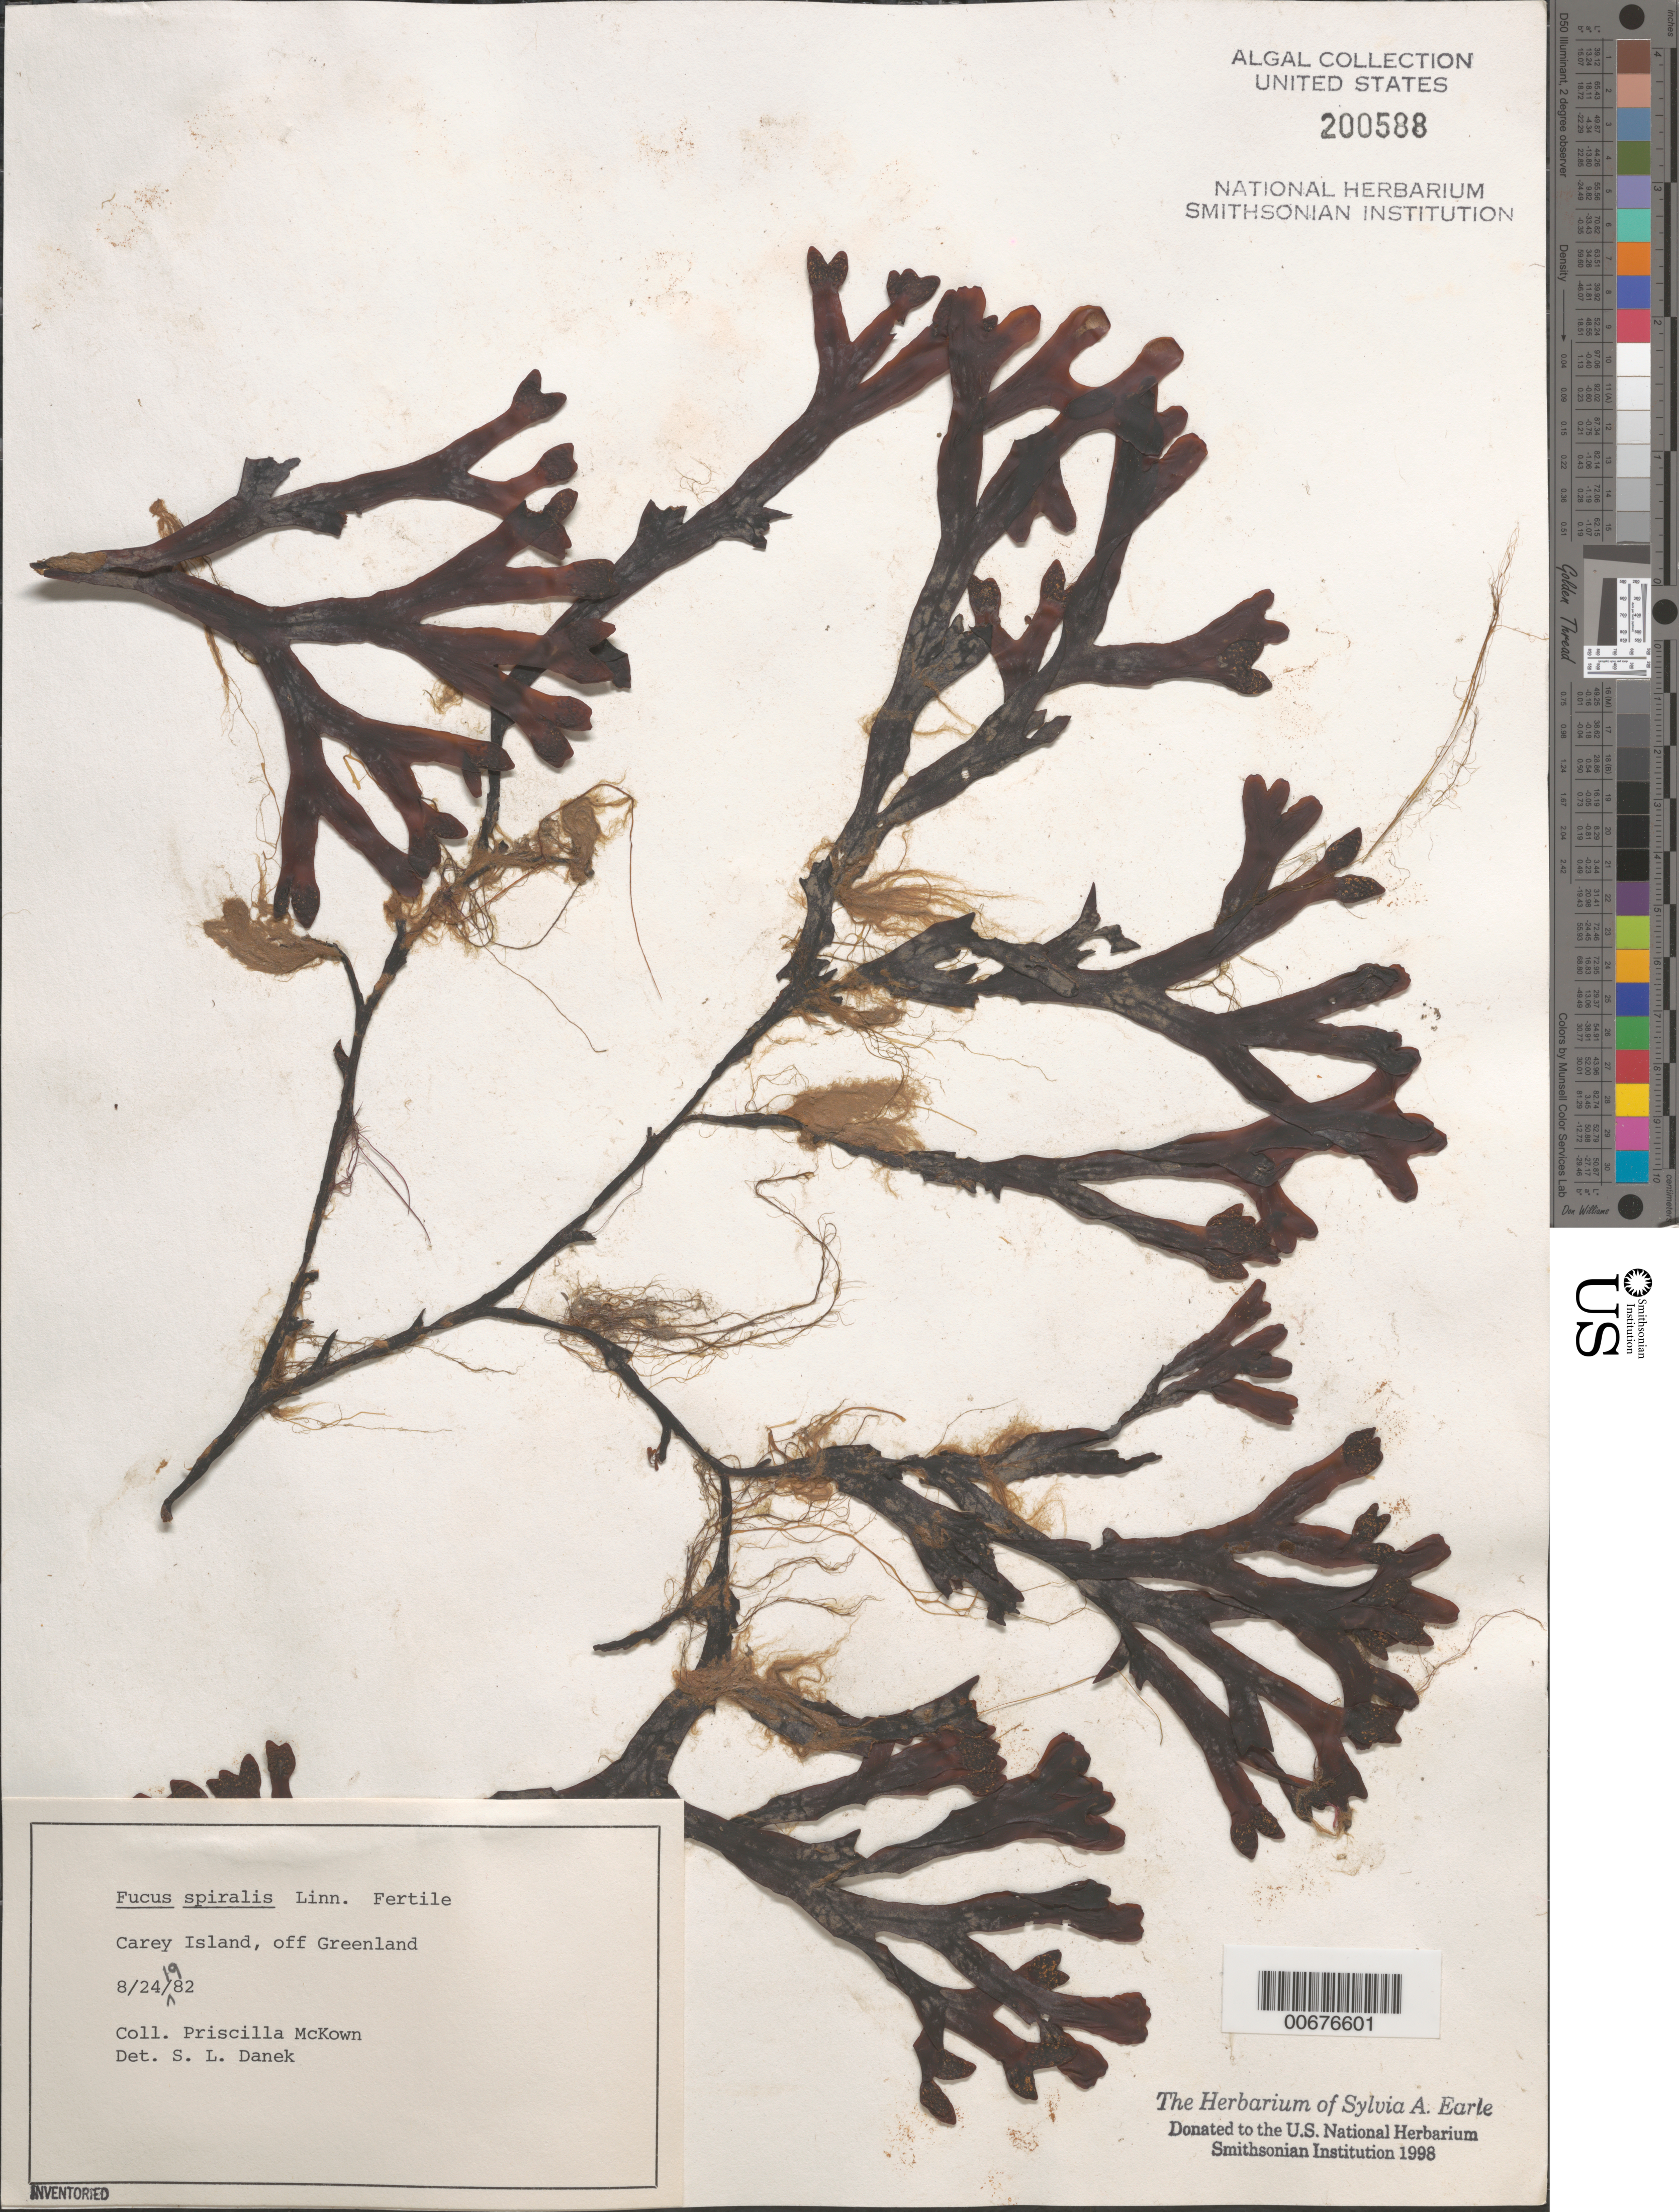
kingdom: Chromista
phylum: Ochrophyta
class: Phaeophyceae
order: Fucales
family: Fucaceae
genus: Fucus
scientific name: Fucus spiralis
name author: L.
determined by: Danek, S. L.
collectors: P. McKown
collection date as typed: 24 Aug 1982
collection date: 1982-08-24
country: Greenland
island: Carey Island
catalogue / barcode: US 200588